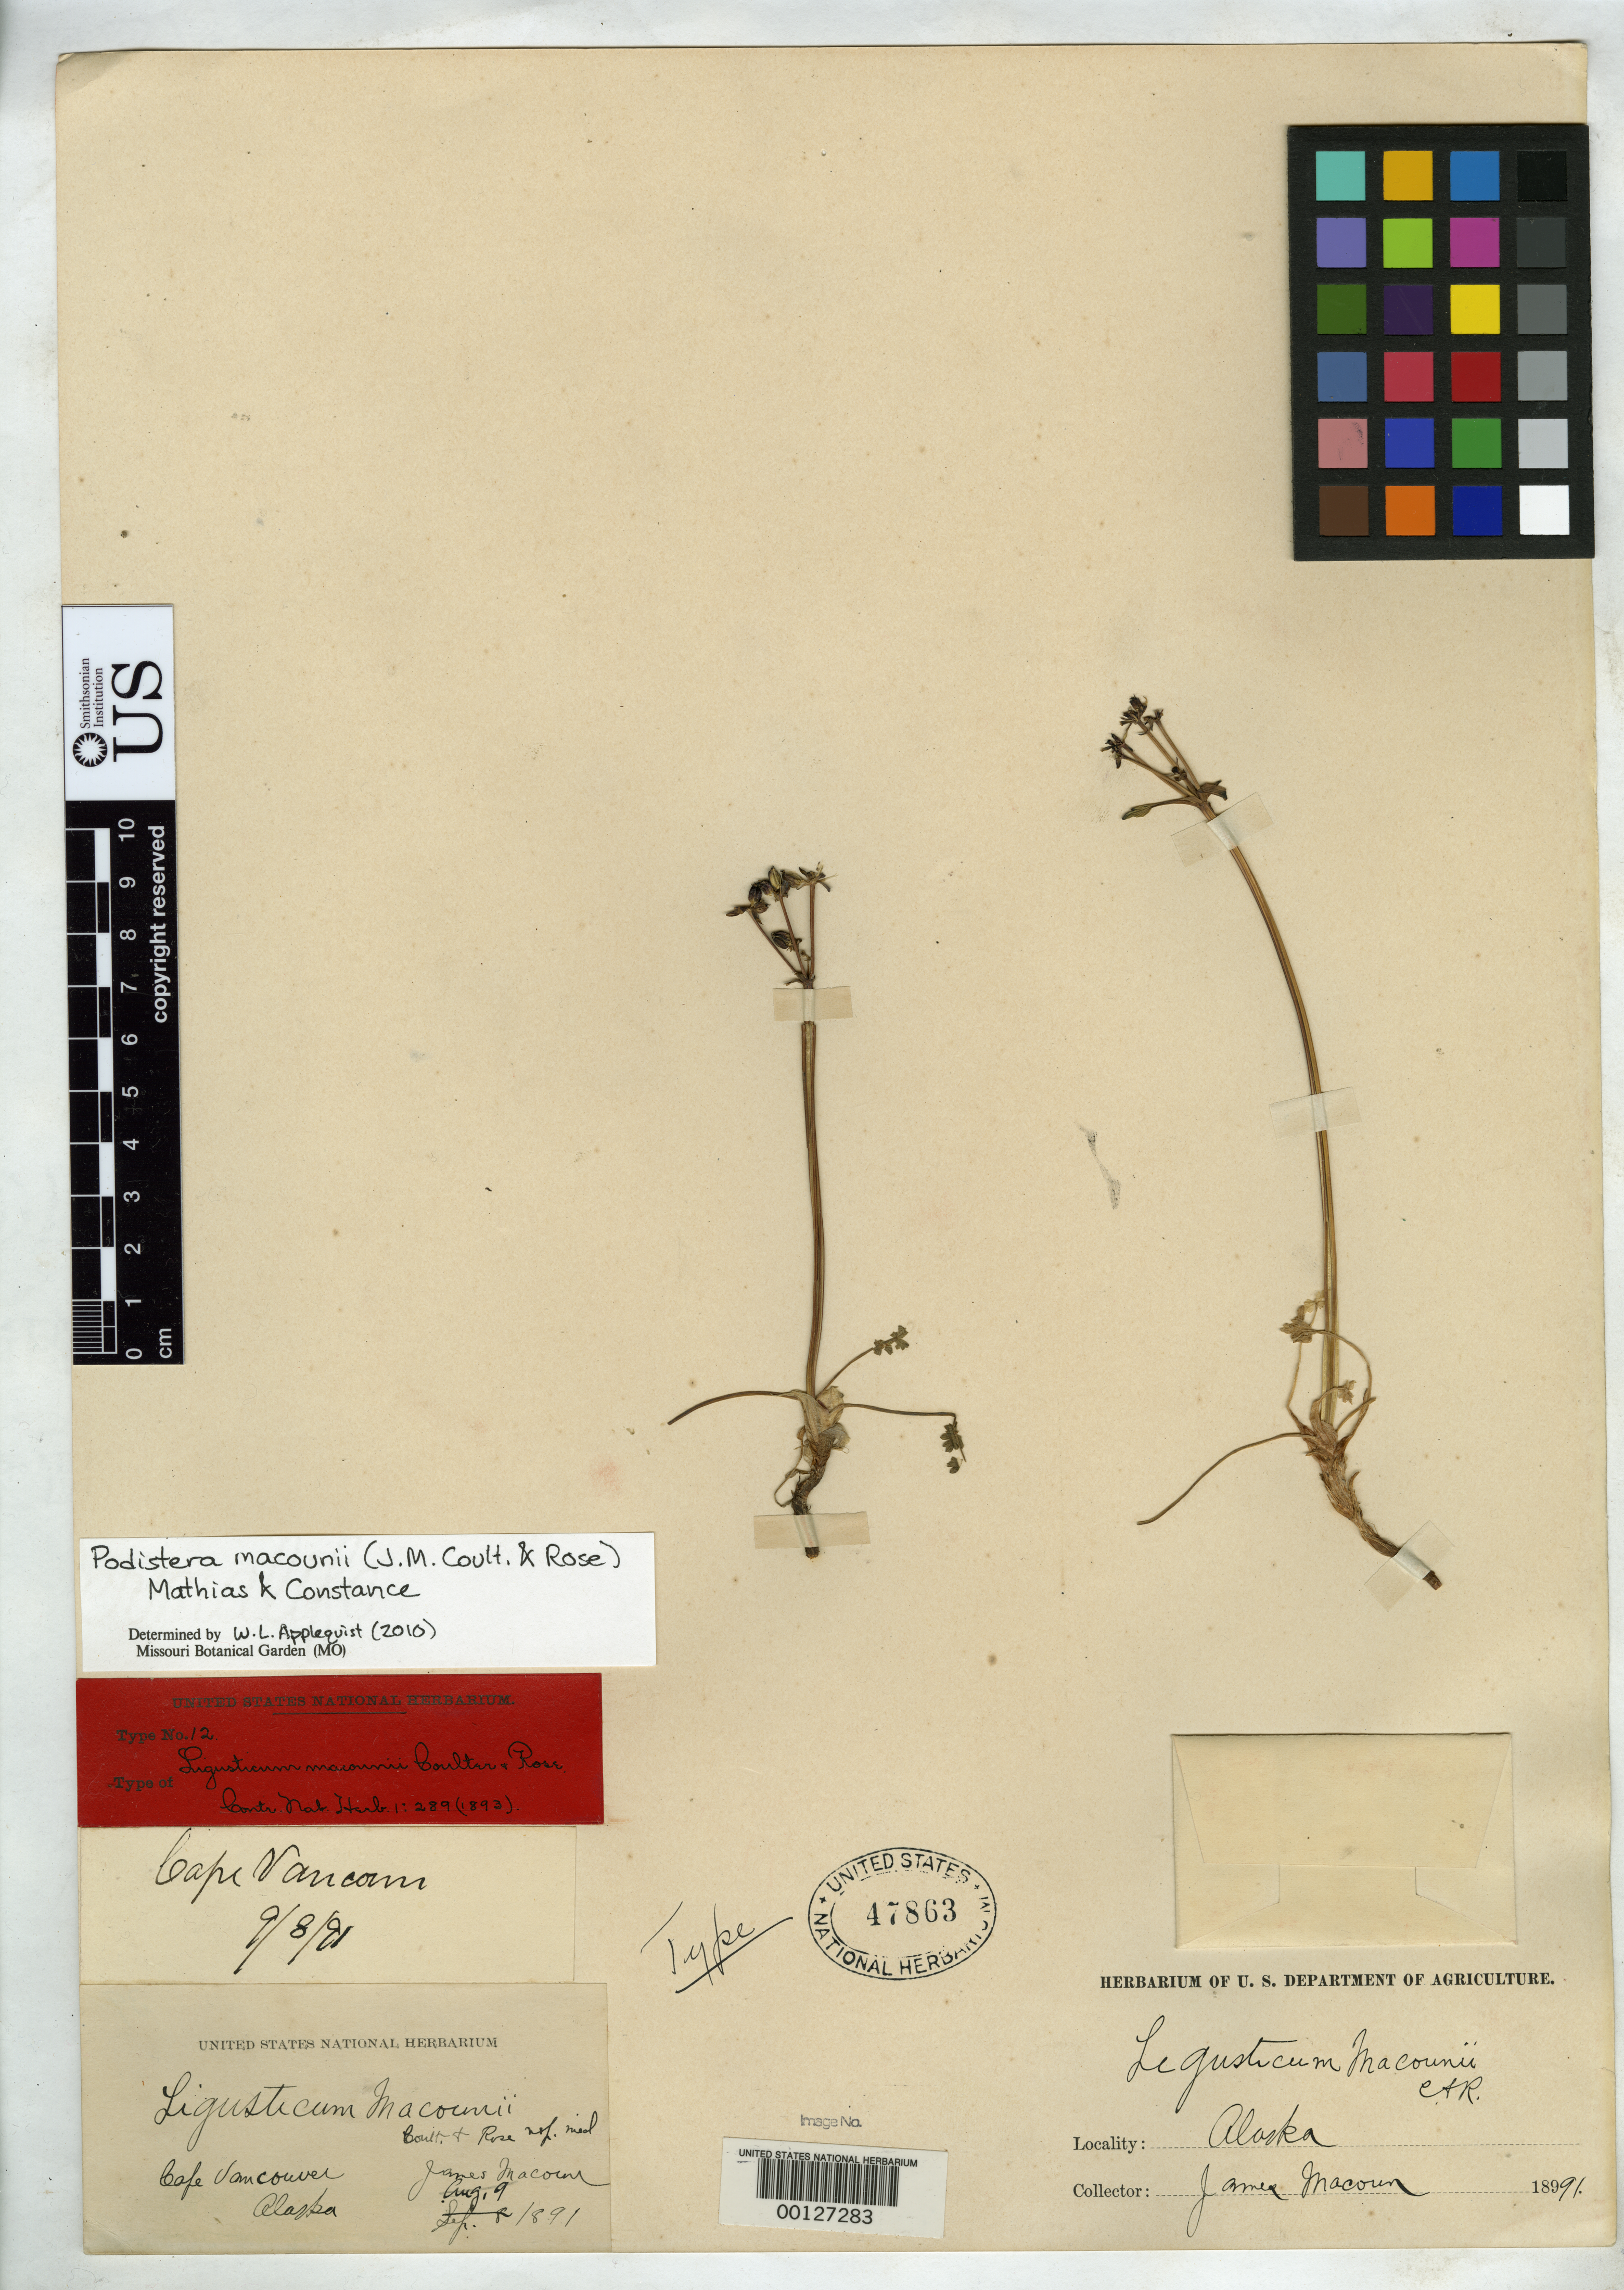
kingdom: Plantae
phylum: Tracheophyta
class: Magnoliopsida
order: Apiales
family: Apiaceae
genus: Ligusticum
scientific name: Ligusticum macounii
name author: J.M. Coult. & Rose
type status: Holotype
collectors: J. M. Macoun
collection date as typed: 09 Aug 1891 or 08 Sep 1891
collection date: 1891-08-09 or 1891-09-08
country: United States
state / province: Alaska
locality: Cape Vancouver.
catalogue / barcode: US 47863